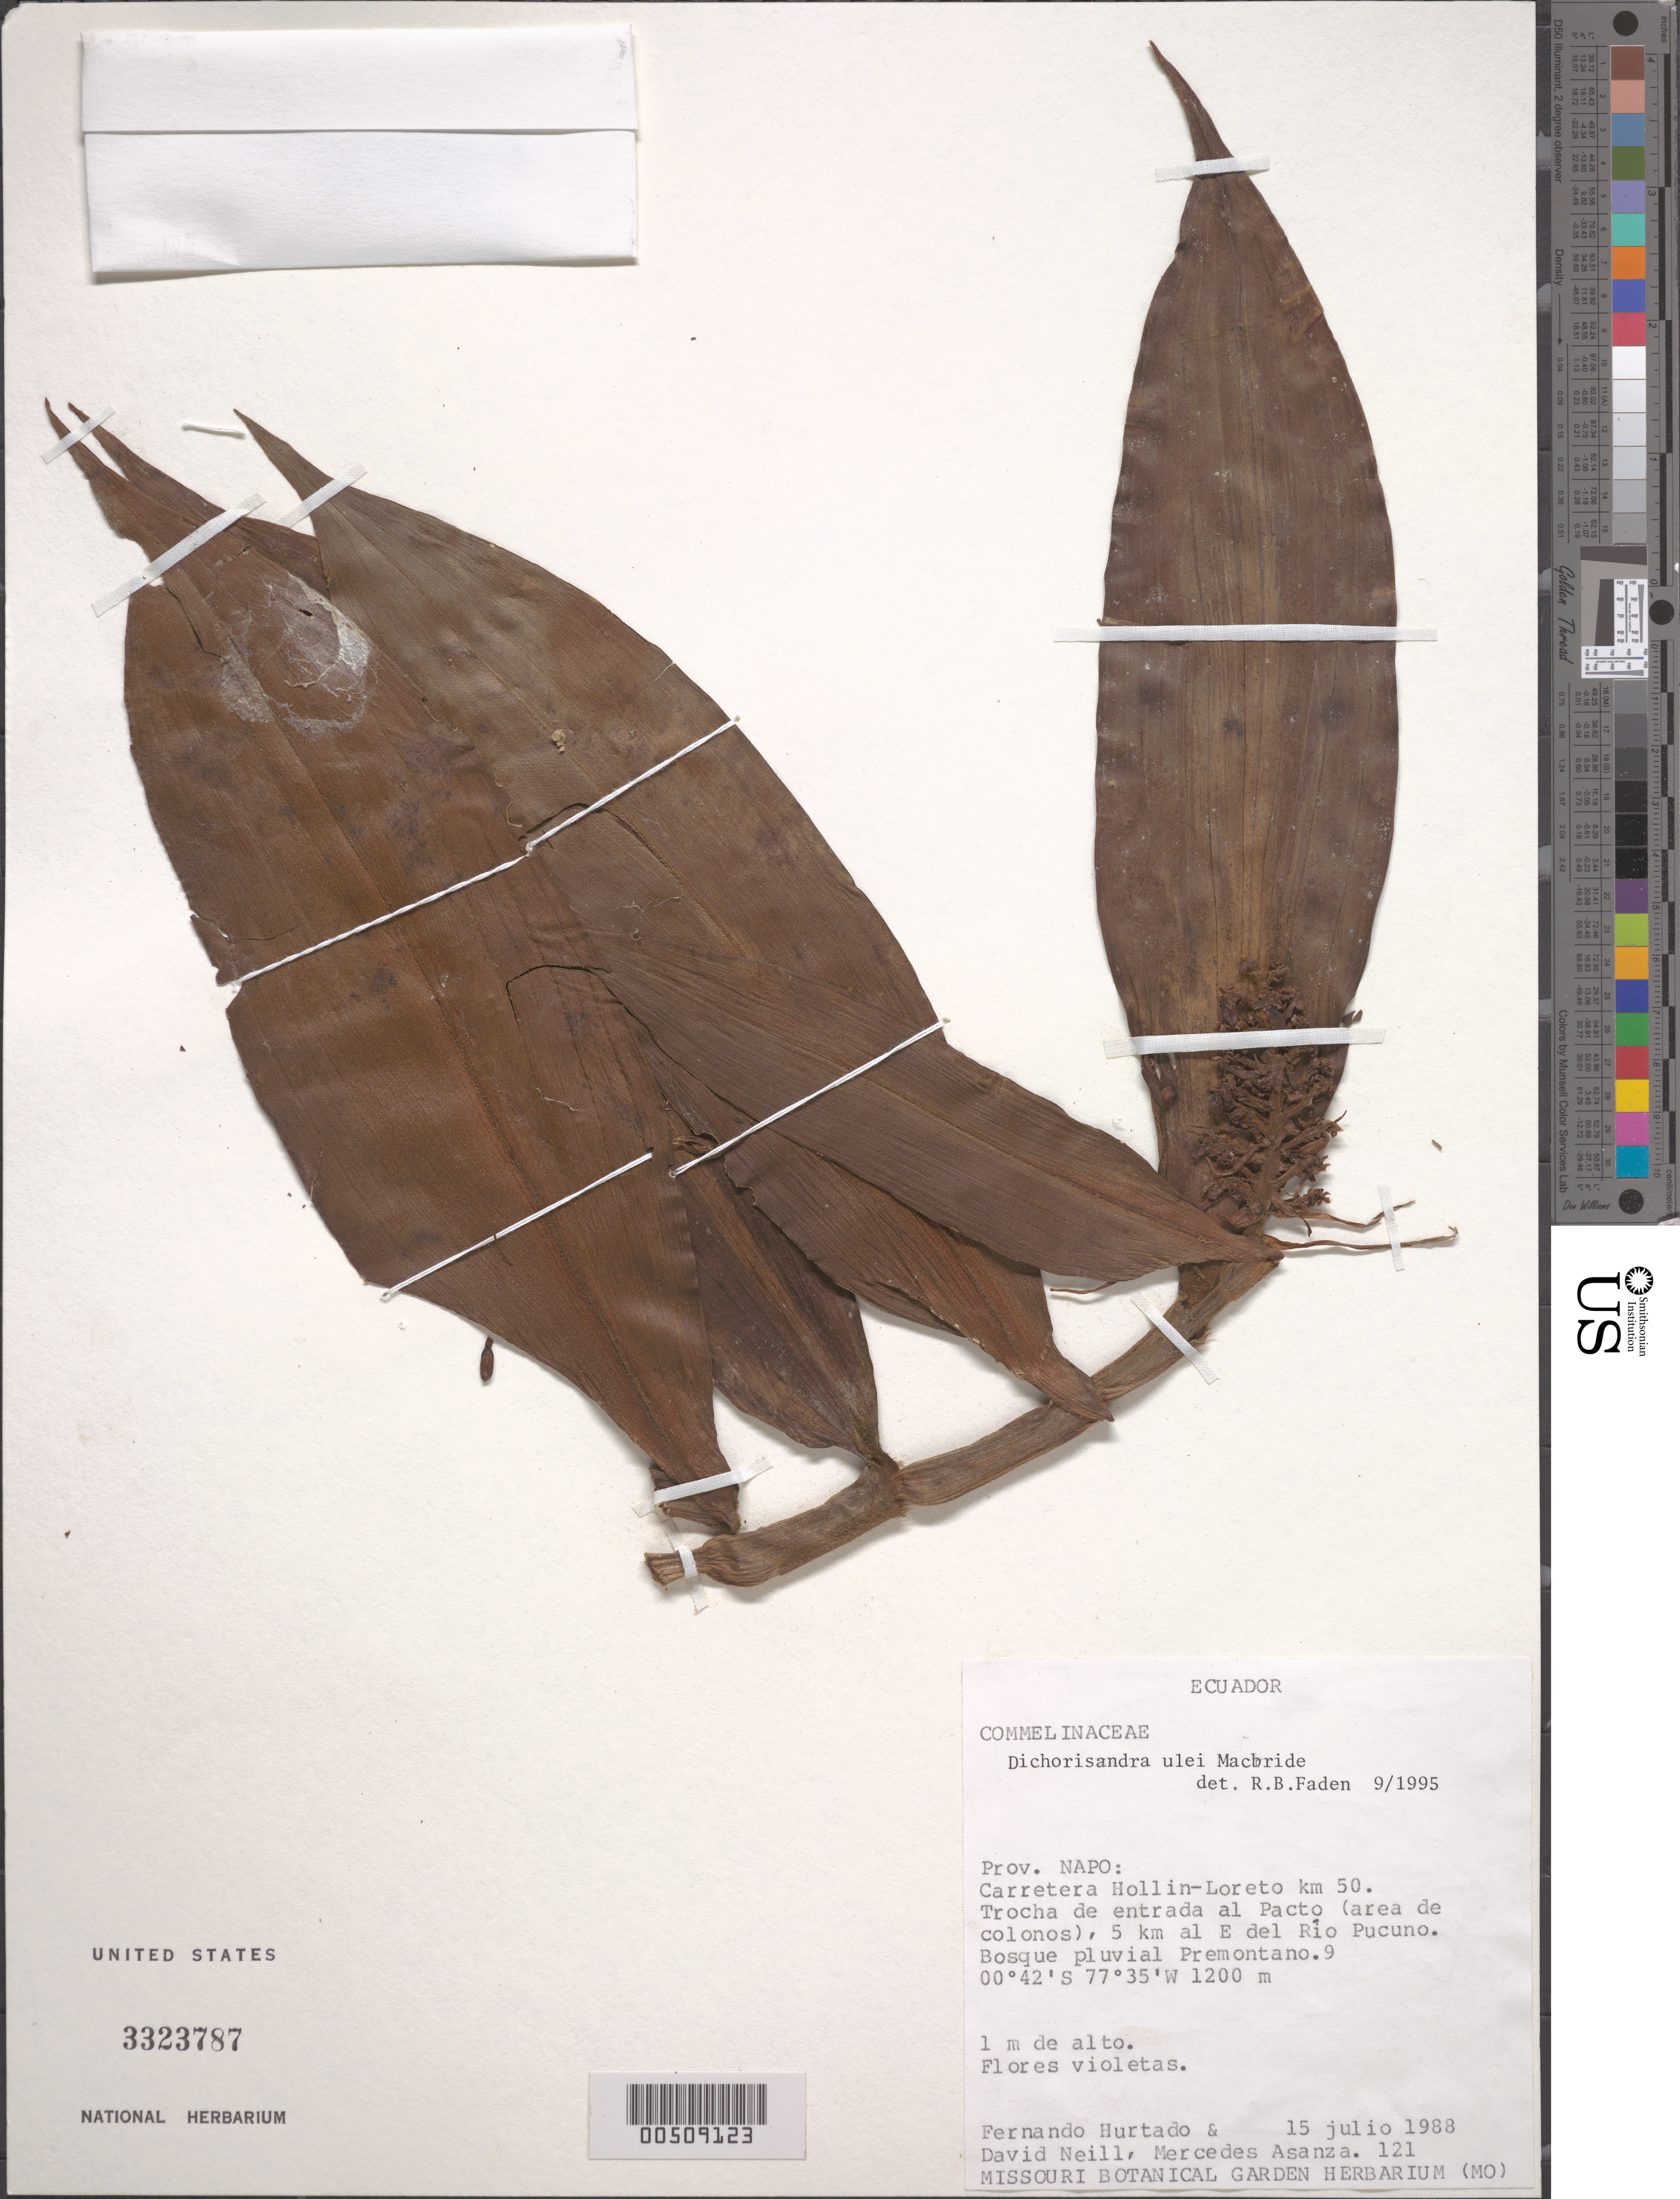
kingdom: Plantae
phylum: Tracheophyta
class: Liliopsida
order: Commelinales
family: Commelinaceae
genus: Dichorisandra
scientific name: Dichorisandra ulei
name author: J.F. Macbr.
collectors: F. Hurtado, D. A. Neill & M. Asanza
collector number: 121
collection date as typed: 15 Jul 1988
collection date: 1988-07-15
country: Ecuador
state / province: Napo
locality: Carretera hollin-loreto, Rio pucuno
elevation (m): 1200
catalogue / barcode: US 3323787